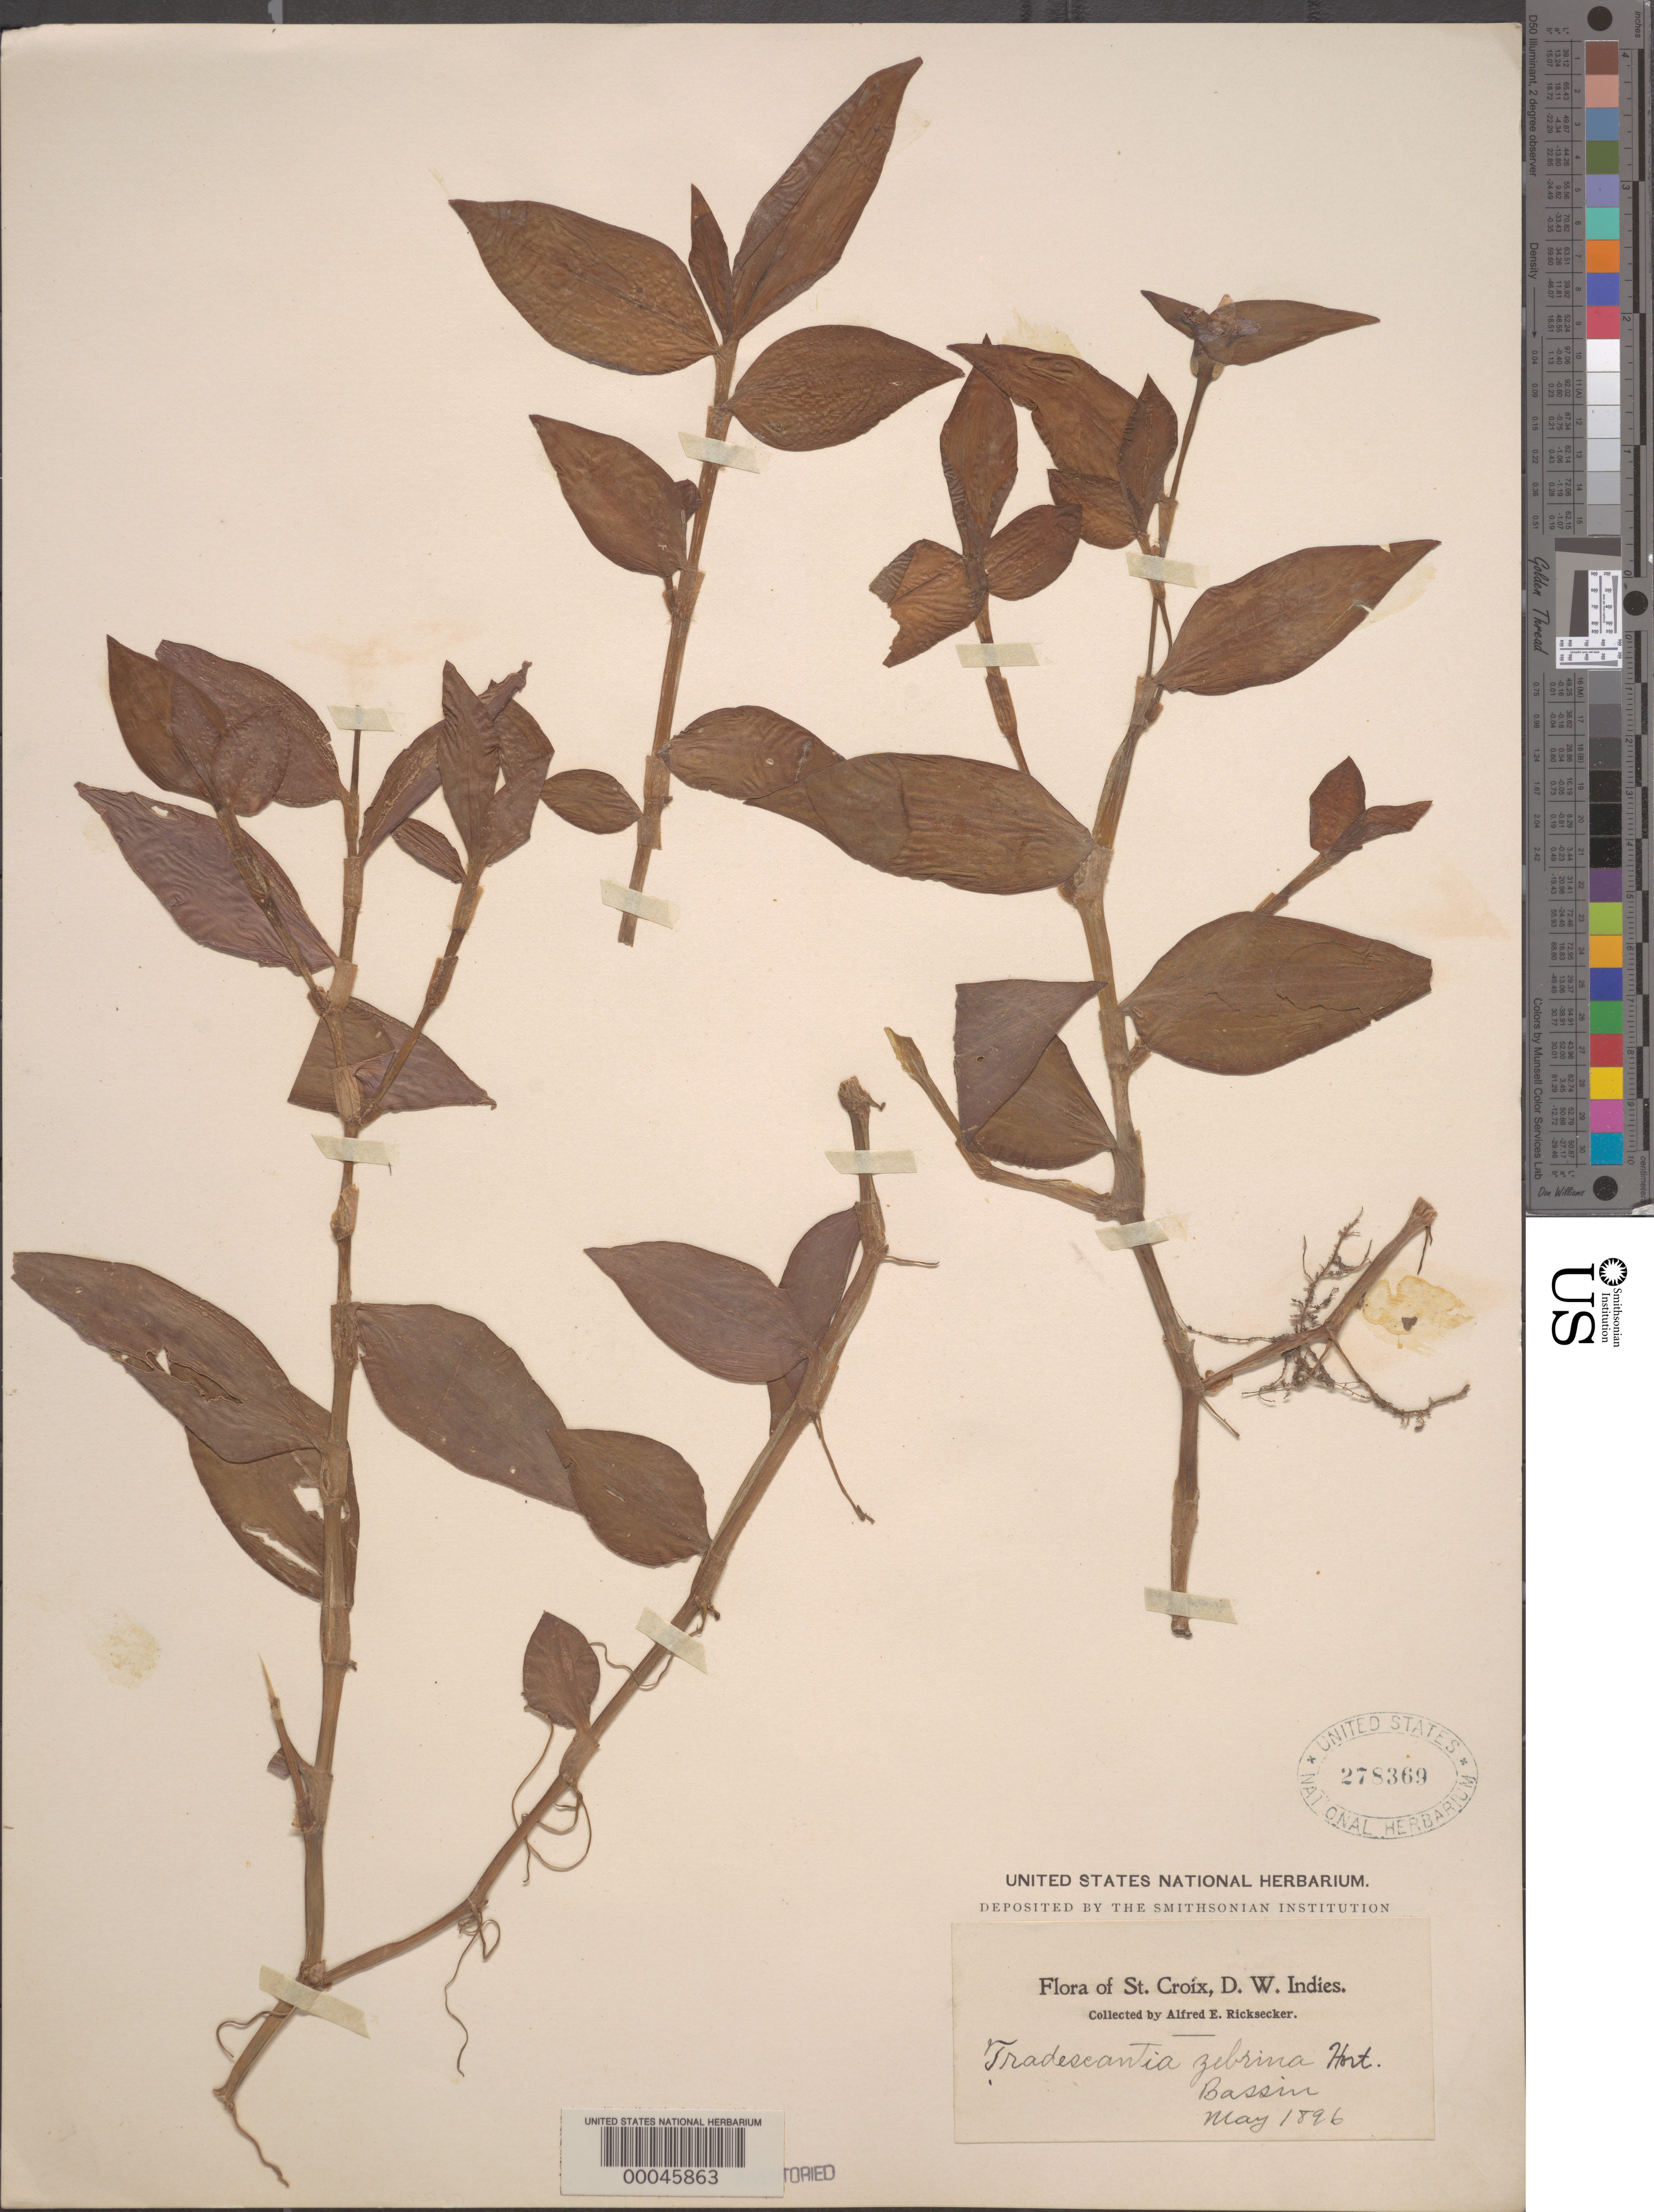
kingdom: Plantae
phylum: Tracheophyta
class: Liliopsida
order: Commelinales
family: Commelinaceae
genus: Tradescantia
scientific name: Tradescantia zebrina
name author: Bosse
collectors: A. E. Ricksecker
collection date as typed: May 1896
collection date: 1896-05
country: U.S. Virgin Islands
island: St. Croix Island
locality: Bassin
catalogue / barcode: US 278369